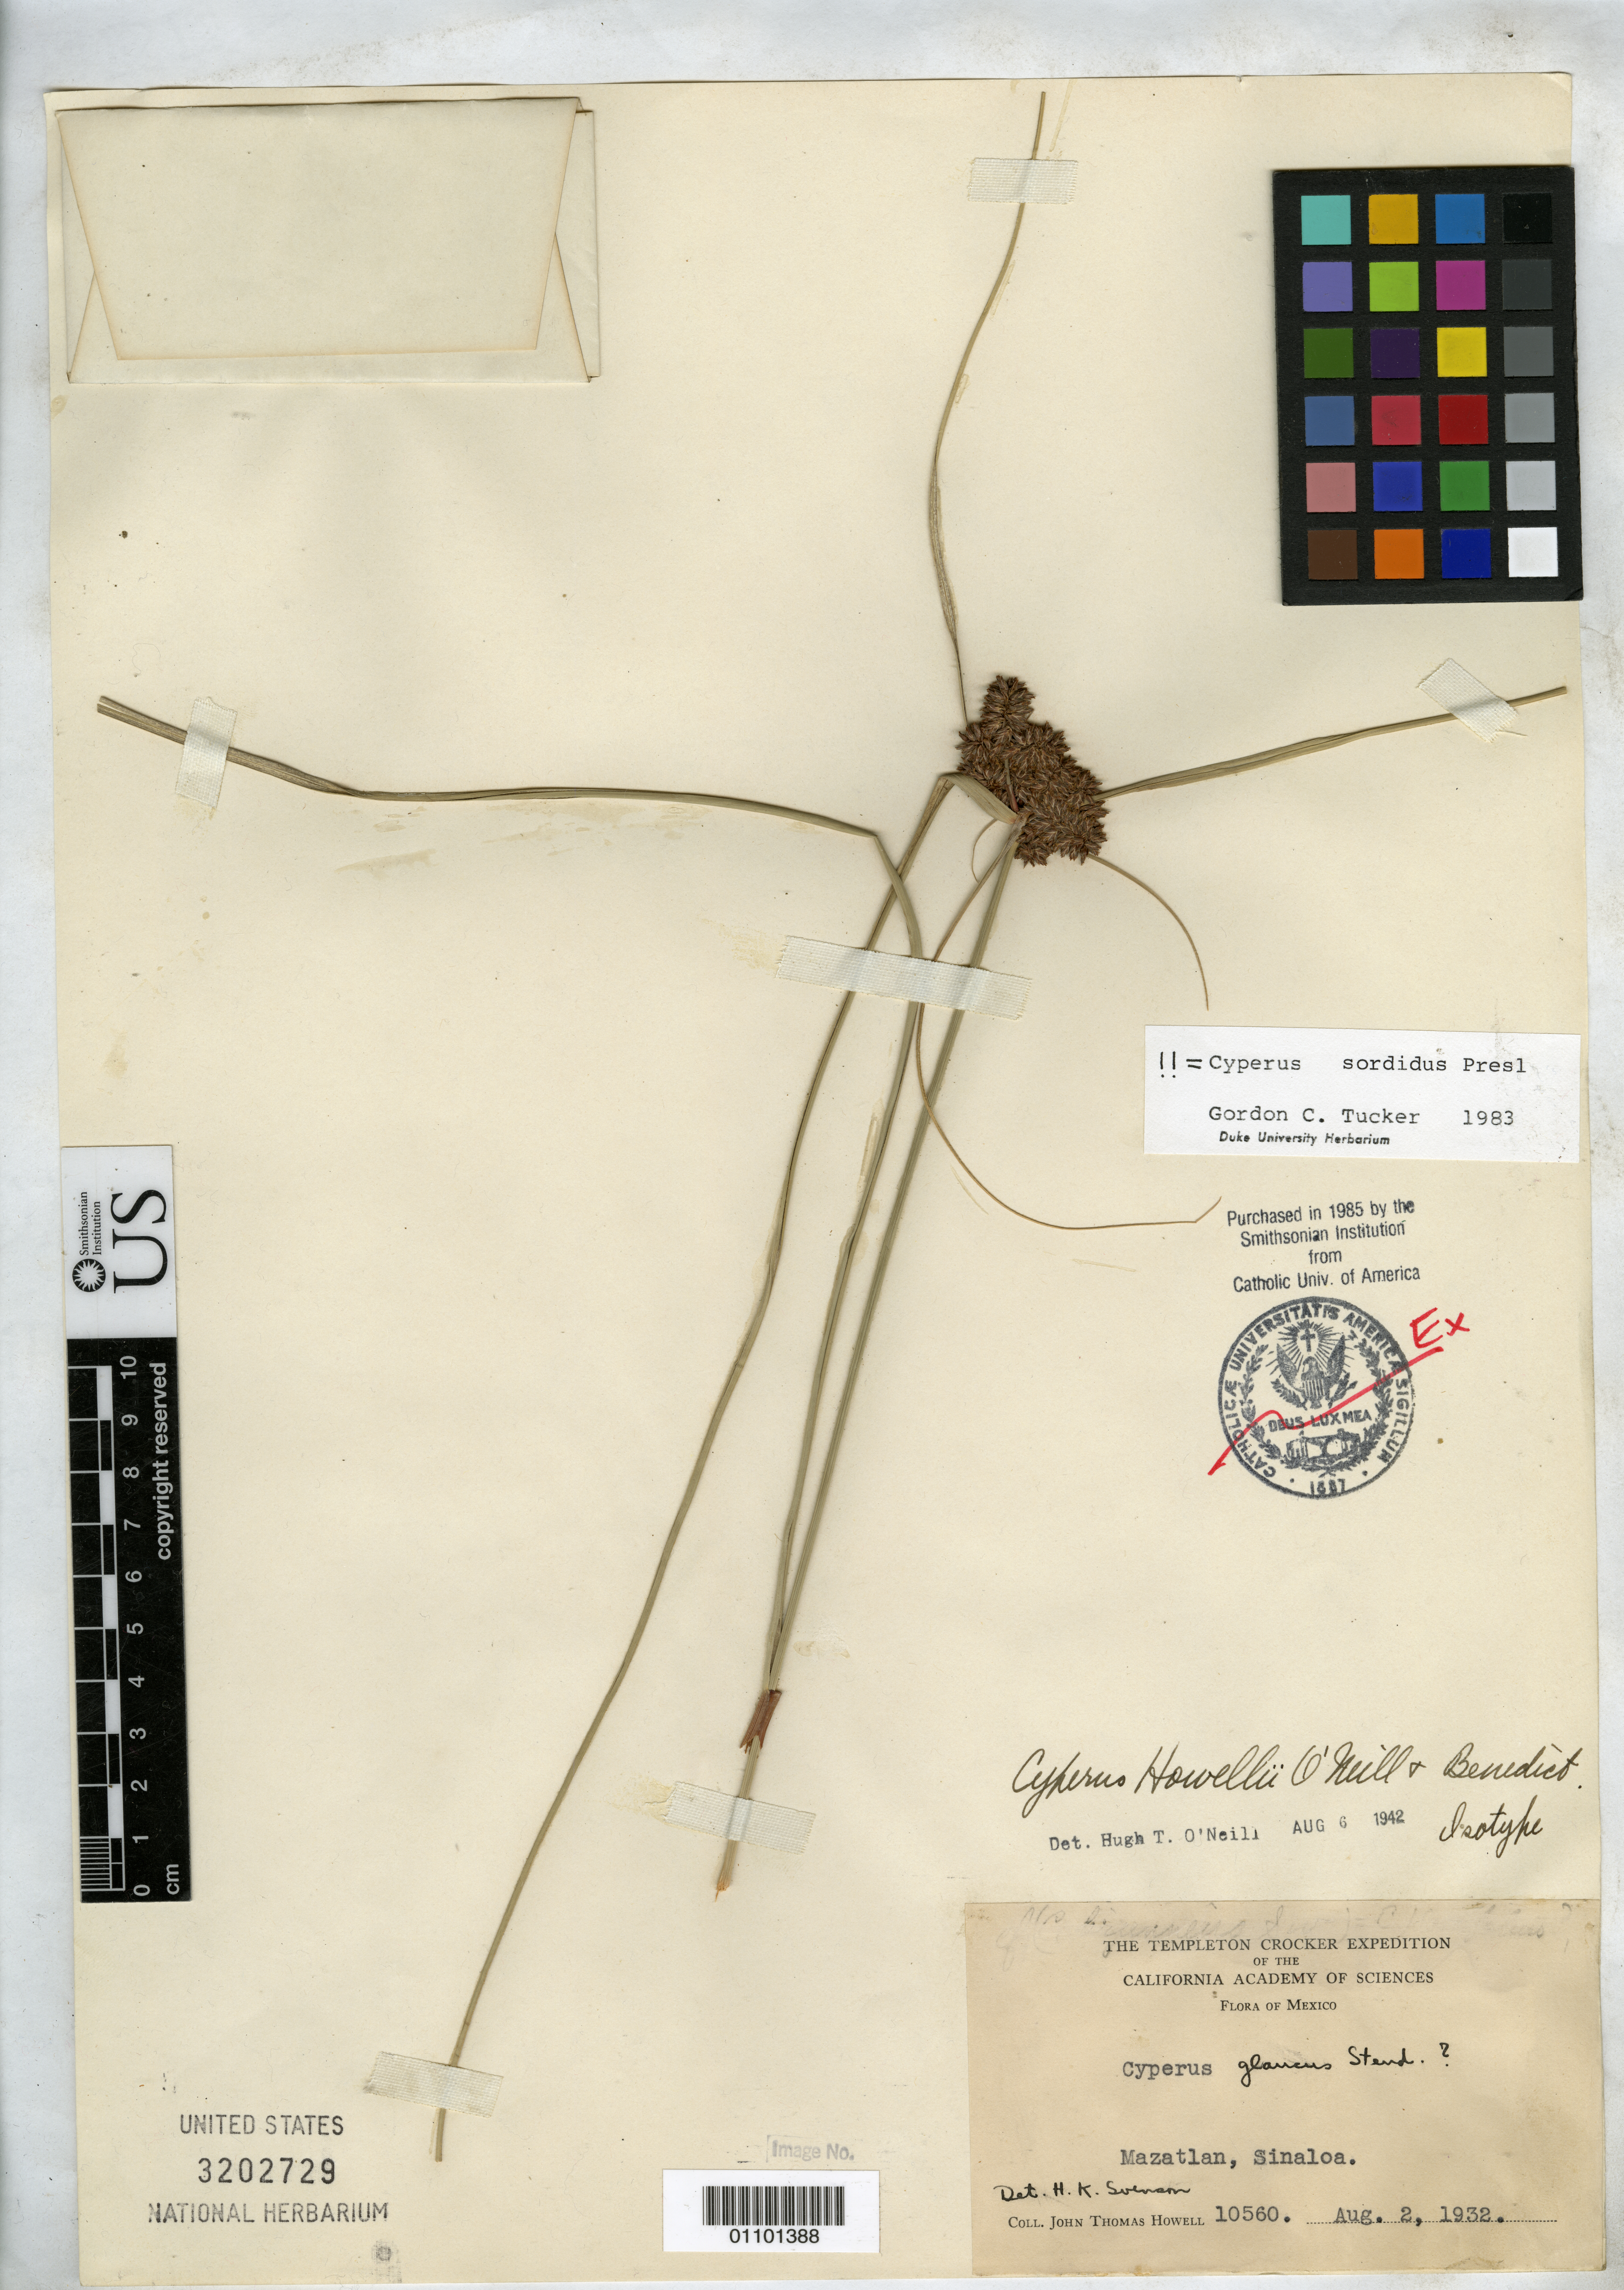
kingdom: Plantae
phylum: Tracheophyta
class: Liliopsida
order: Poales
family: Cyperaceae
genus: Cyperus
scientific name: Cyperus howellii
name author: O'Neill & Ben. Ayers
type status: Isotype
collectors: J. T. Howell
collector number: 10560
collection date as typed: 02 Aug 1932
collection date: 1932-08-02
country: Mexico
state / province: Sinaloa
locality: Mazatlan.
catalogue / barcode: US 3202729